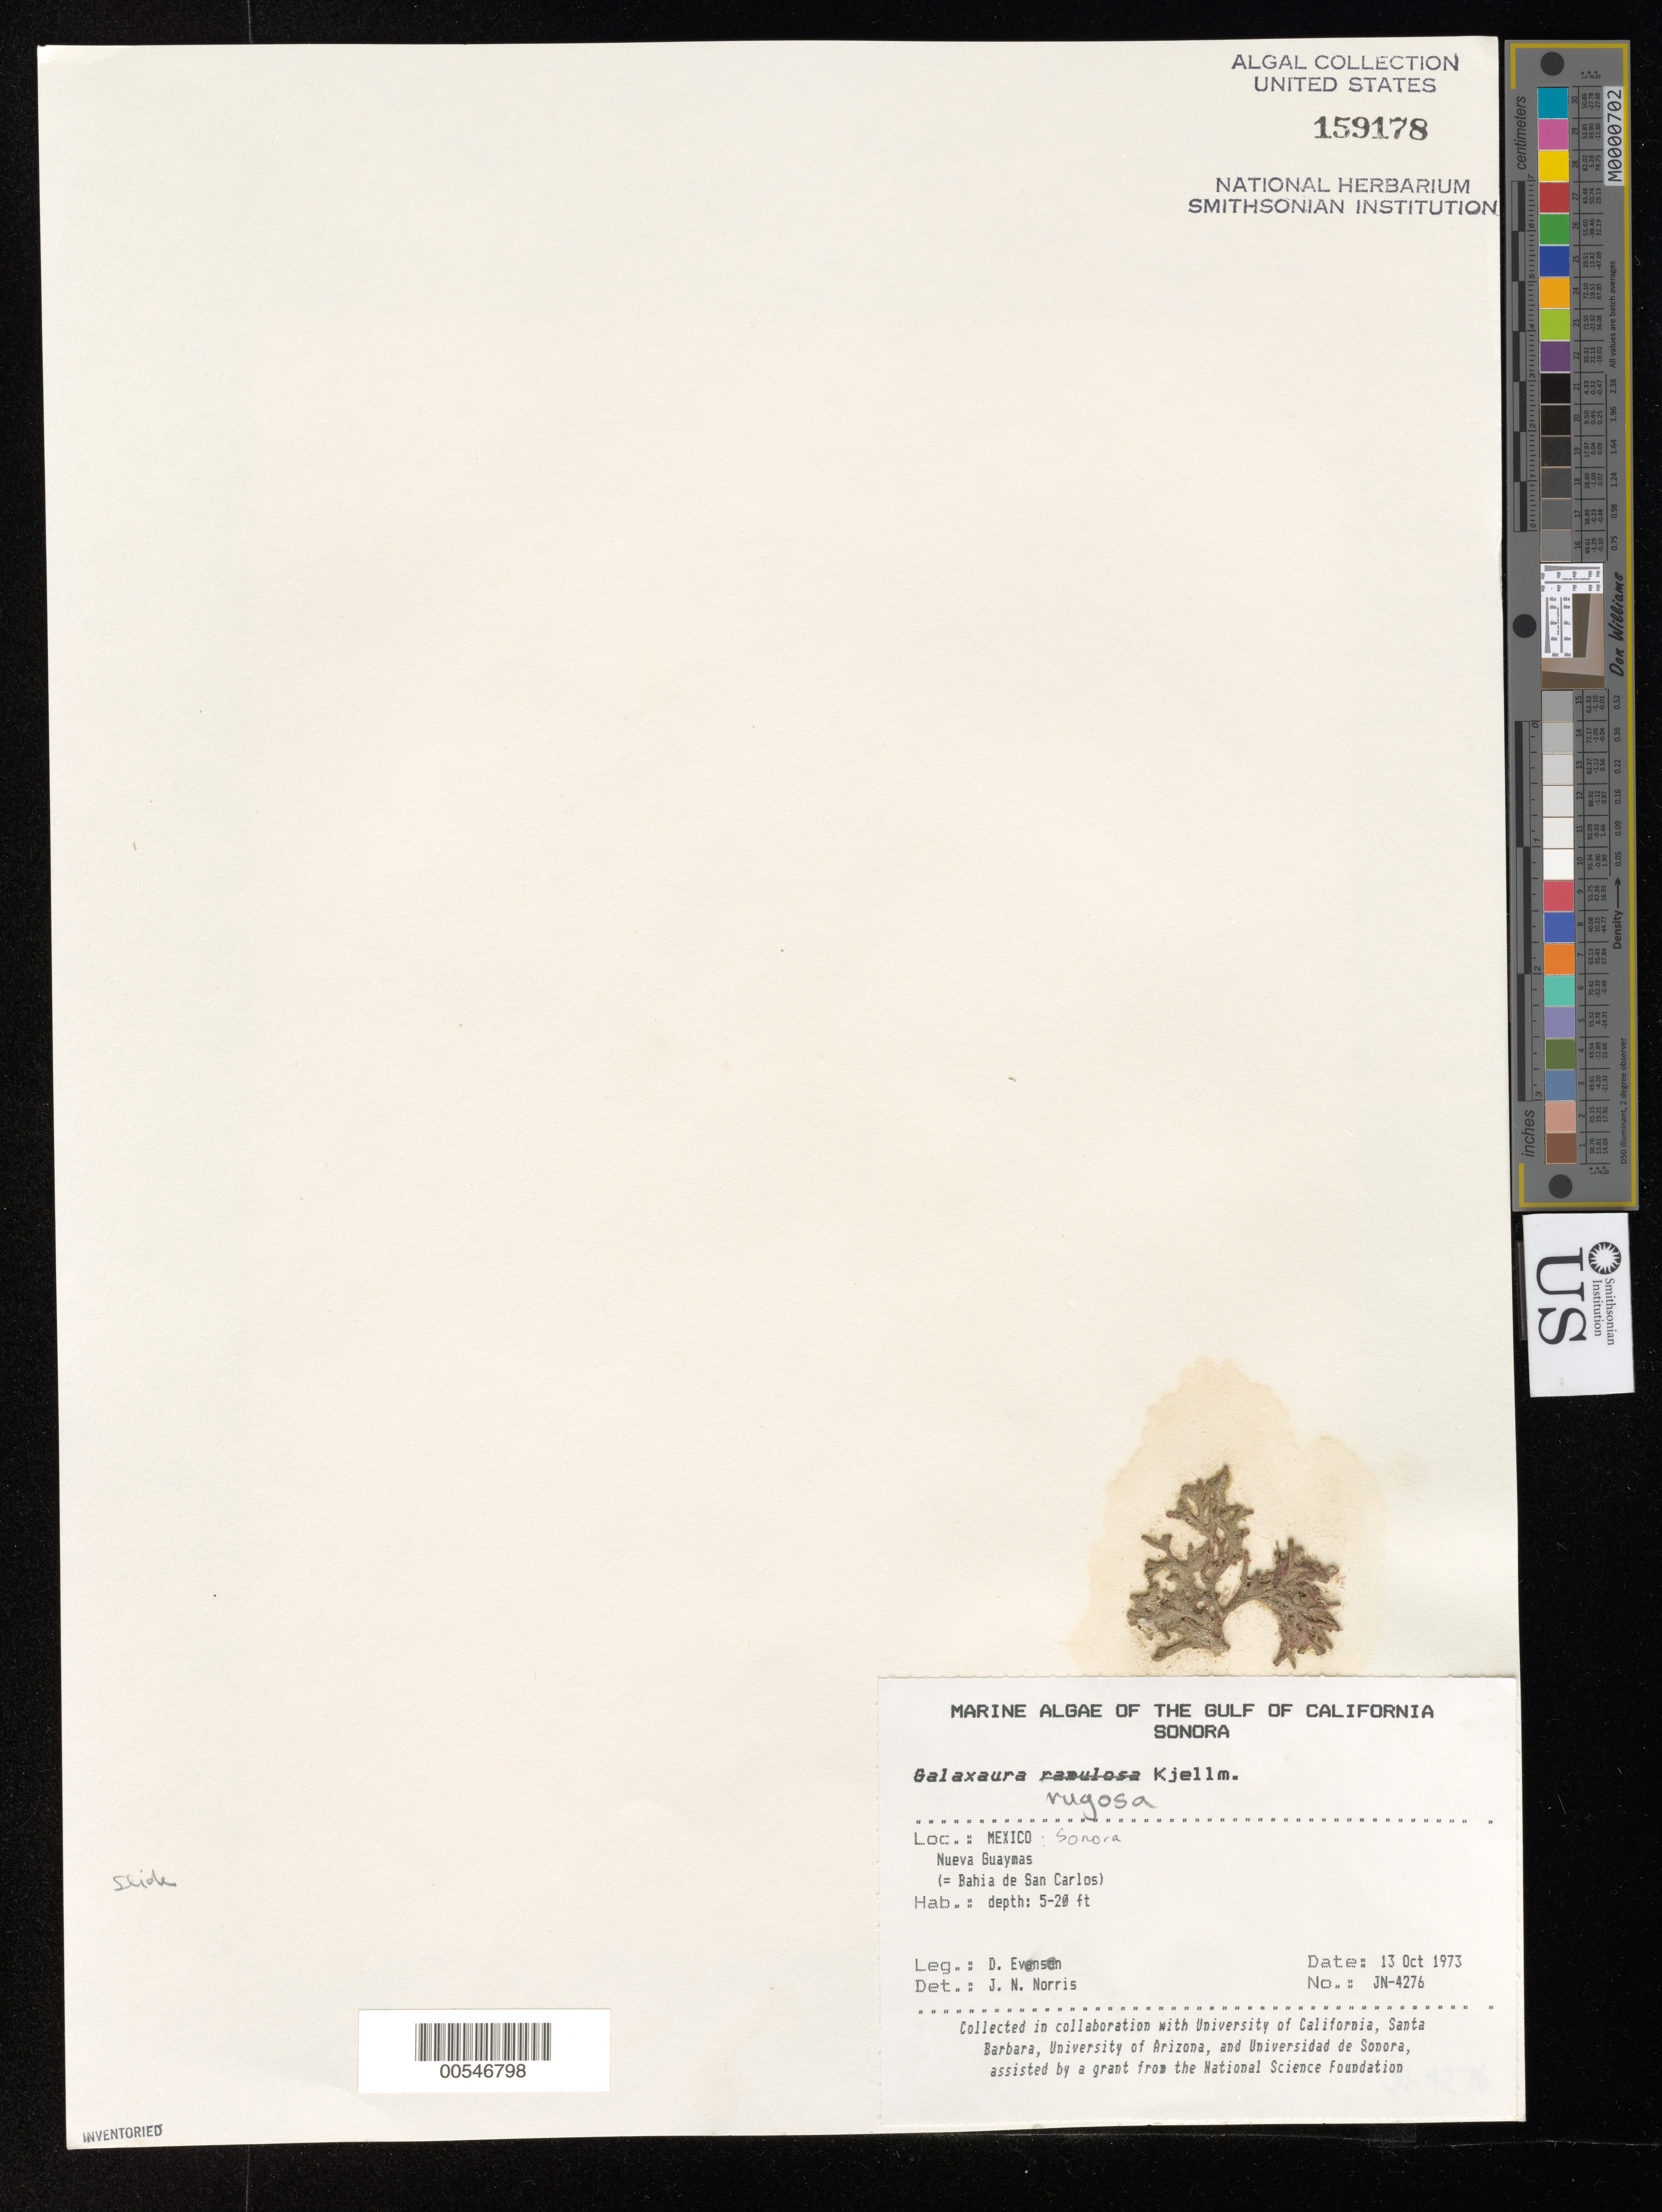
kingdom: Plantae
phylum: Rhodophyta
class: Florideophyceae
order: Nemaliales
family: Galaxauraceae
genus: Galaxaura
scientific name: Galaxaura rugosa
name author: (Ellis & Sol.) J.V.Lamouroux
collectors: D. Evensen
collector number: JN-4276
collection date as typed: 13 Oct 1973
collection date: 1973-10-13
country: Mexico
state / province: Sonora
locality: Nueva Guaymas (Bahia de San Carlos)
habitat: depth: 15-20 ft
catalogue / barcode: US 159178